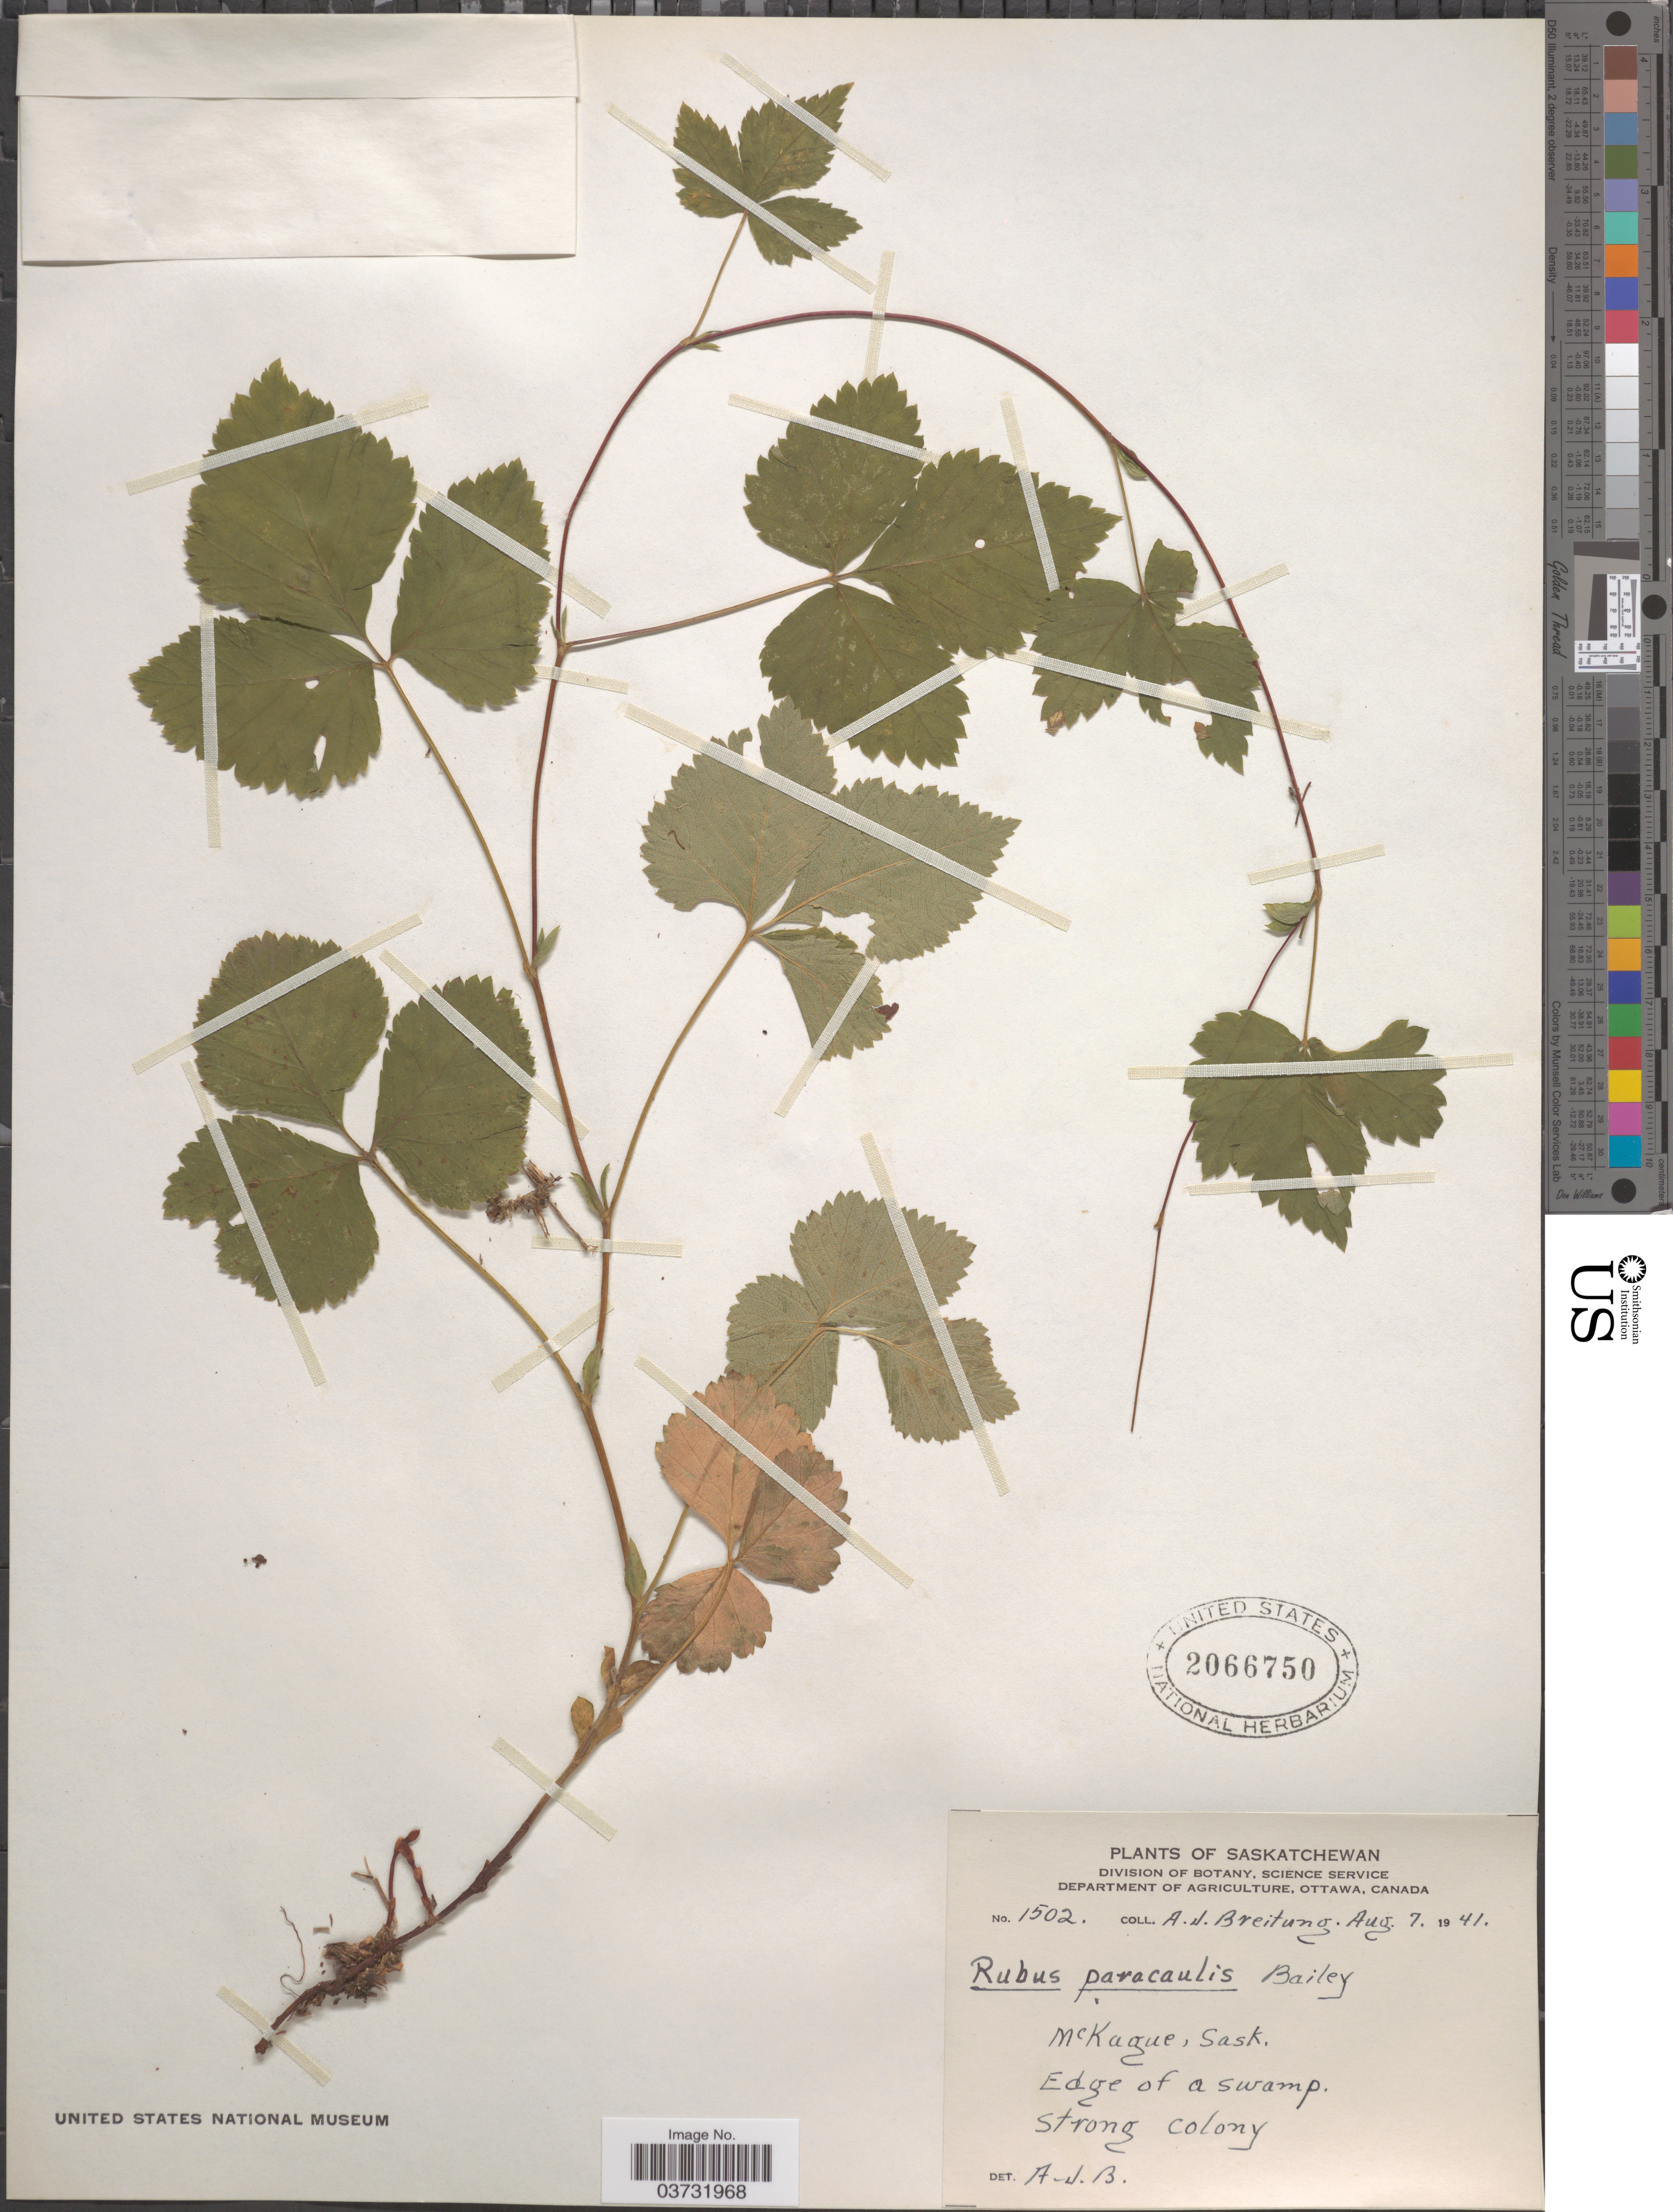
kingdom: Plantae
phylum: Tracheophyta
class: Magnoliopsida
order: Rosales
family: Rosaceae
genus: Rubus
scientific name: Rubus paracaulis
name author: L.H. Bailey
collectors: A. Breitung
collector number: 1502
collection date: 1941-08-07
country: Canada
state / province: Saskatchewan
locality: McKague. Edge of a swamp. Strong colony.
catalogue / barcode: US 2066750